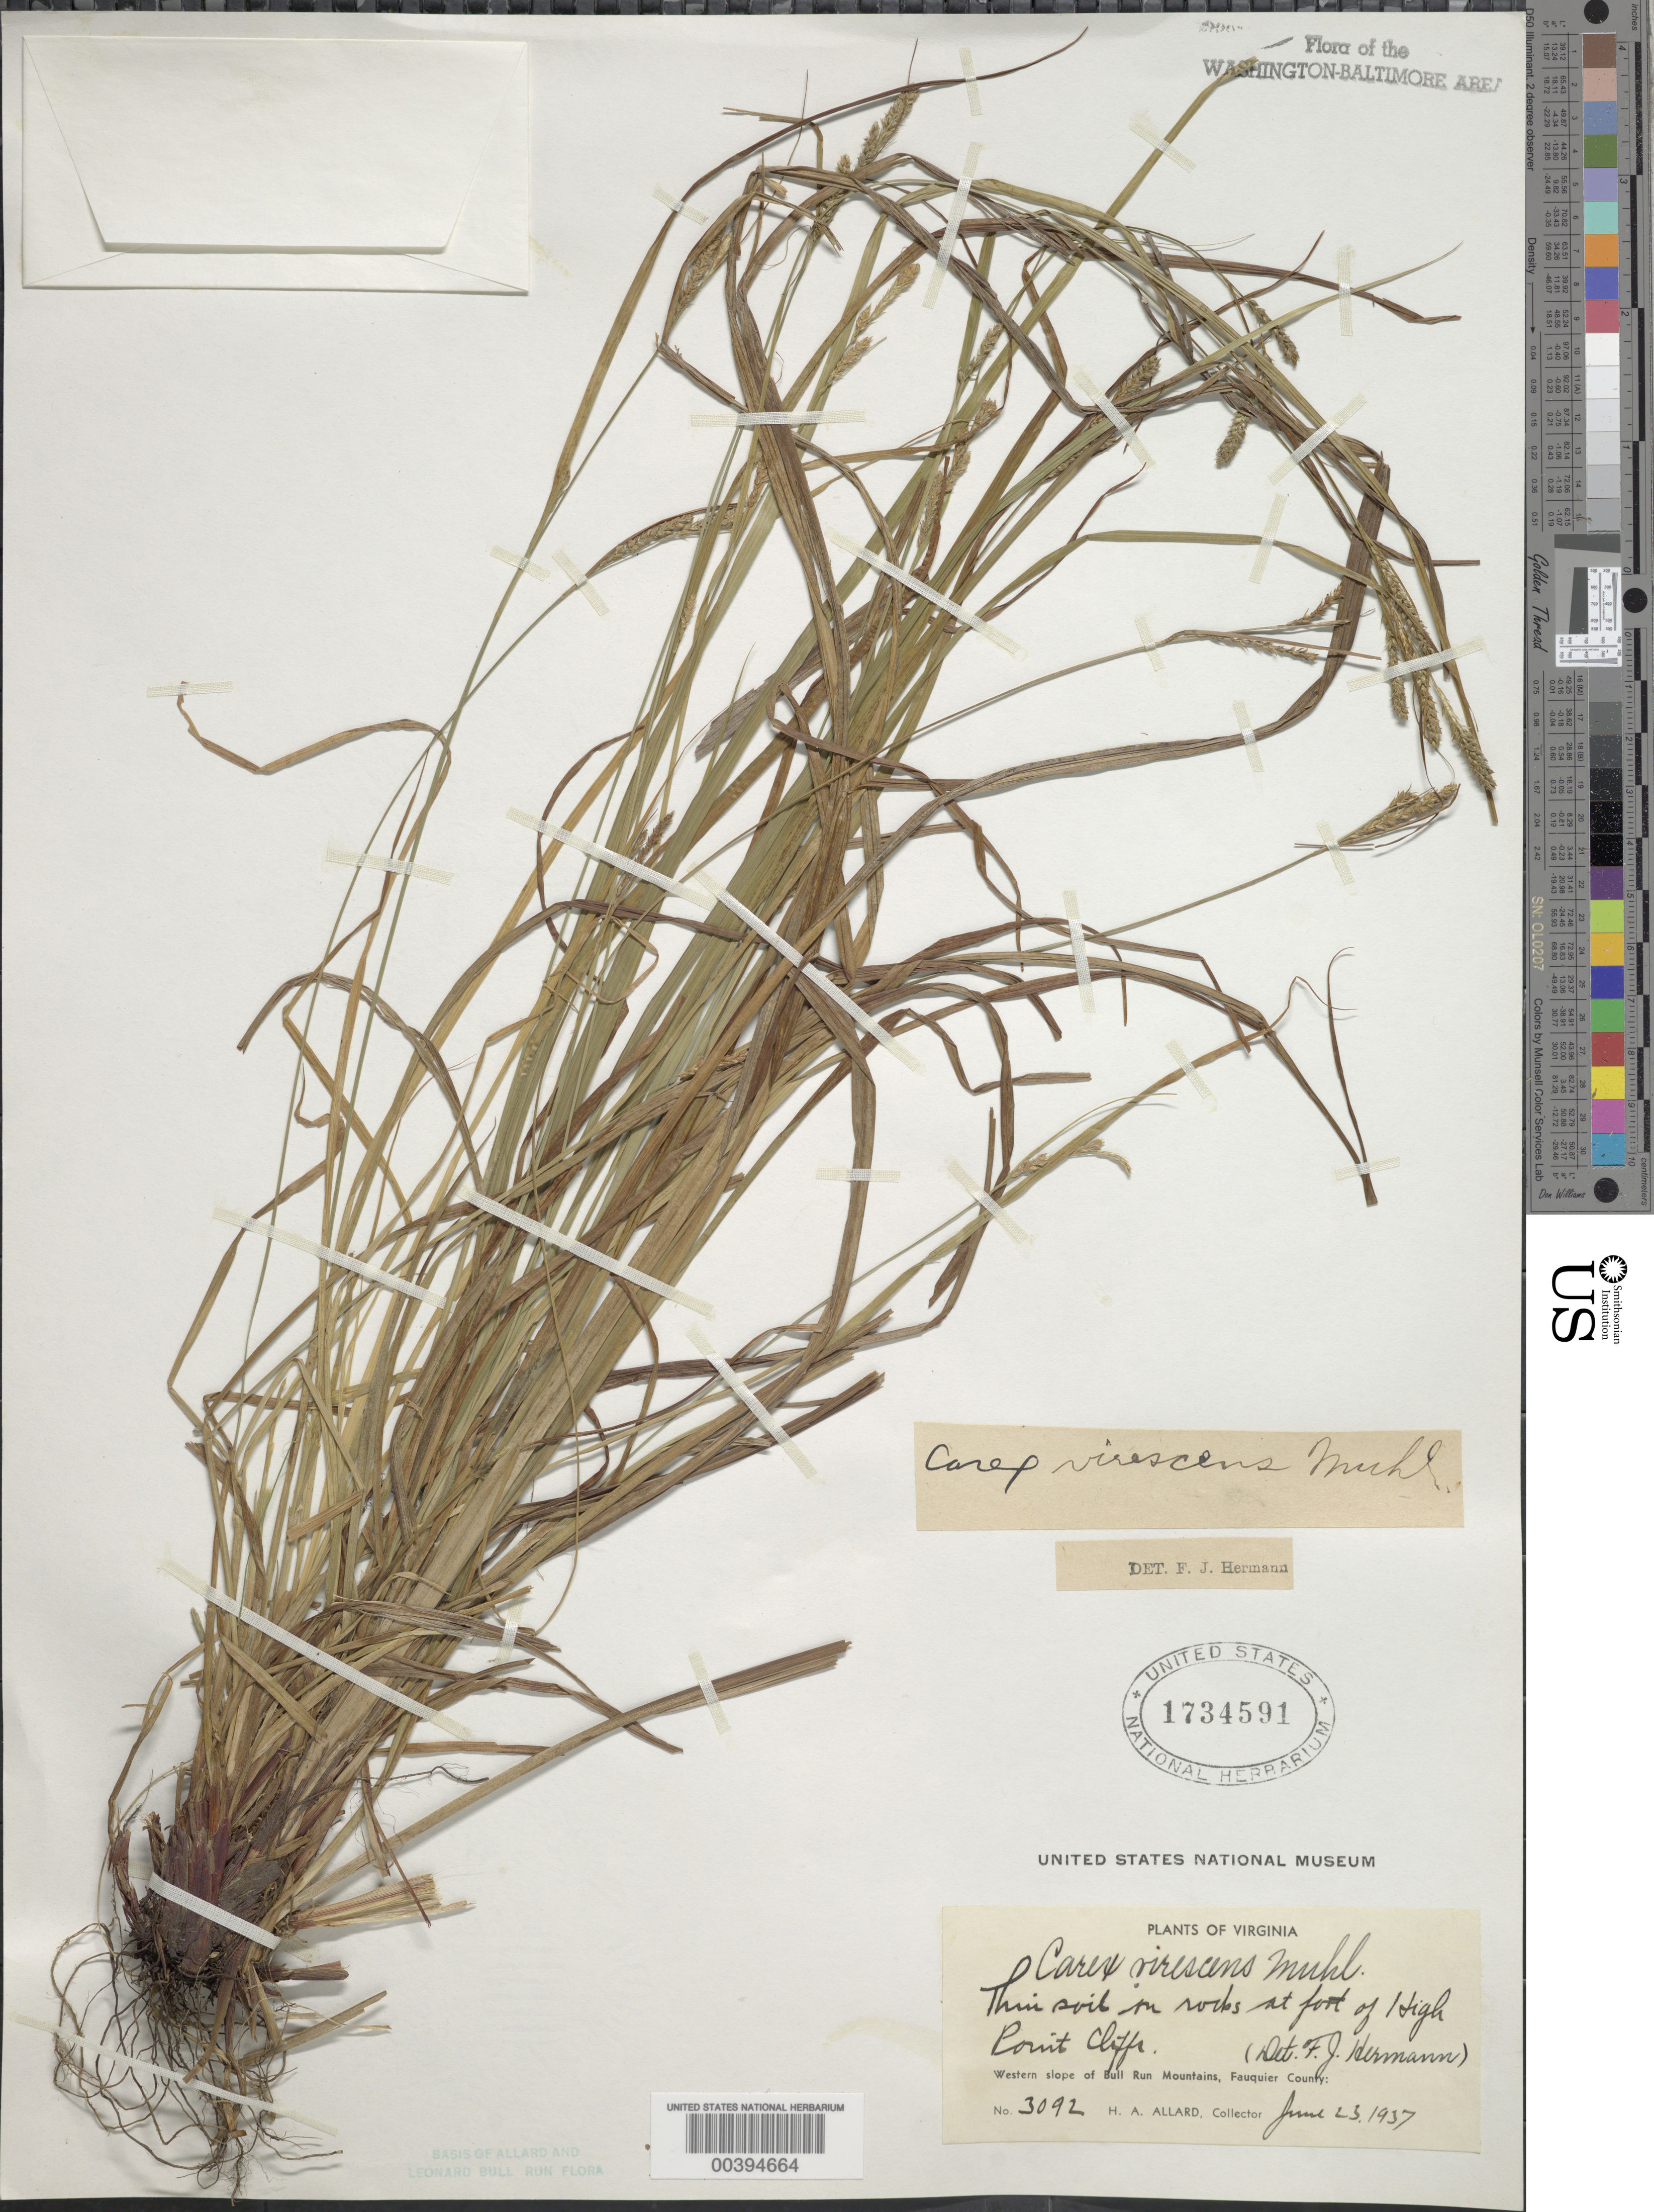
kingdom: Plantae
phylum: Tracheophyta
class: Liliopsida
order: Poales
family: Cyperaceae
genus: Carex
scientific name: Carex virescens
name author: Muhl. ex Willd.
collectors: H. A. Allard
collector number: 3092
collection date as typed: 23 Jun 1937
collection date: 1937-06-23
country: United States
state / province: Virginia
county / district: Fauquier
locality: High Point cliffs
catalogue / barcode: US 1734591